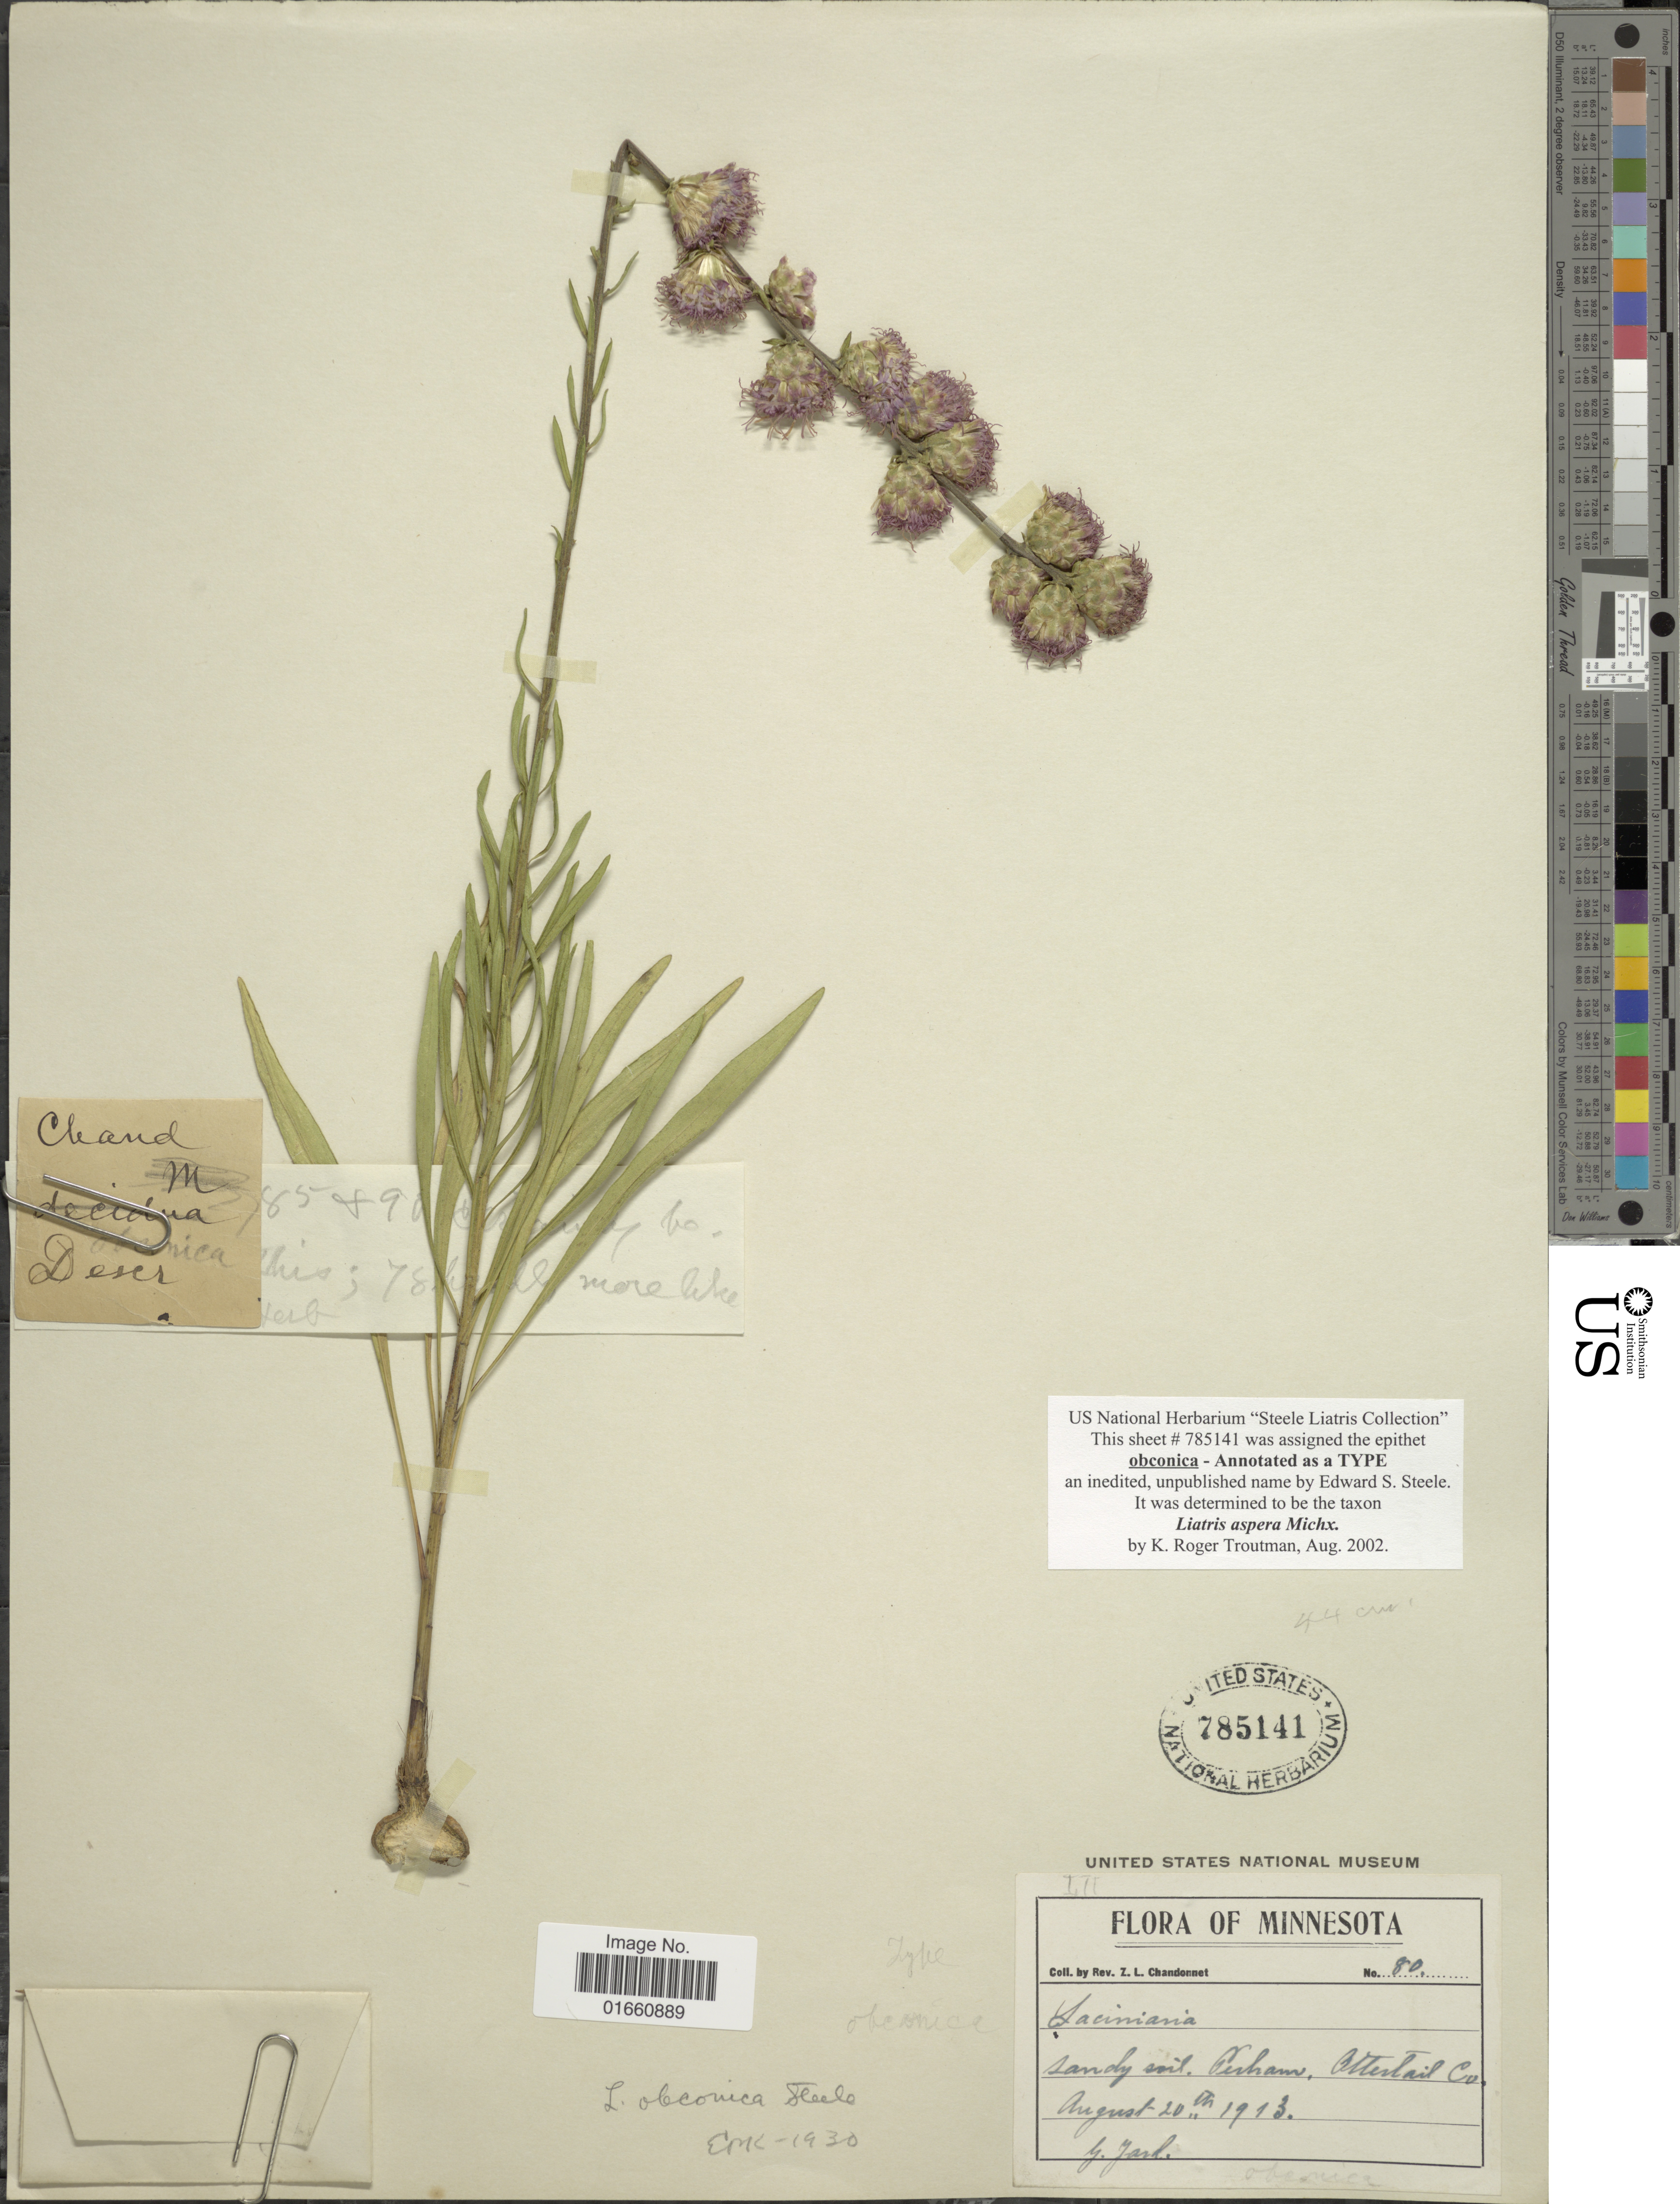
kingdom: Plantae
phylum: Tracheophyta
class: Magnoliopsida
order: Asterales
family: Asteraceae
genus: Liatris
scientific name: Liatris aspera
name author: Michx.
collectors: Z. Chandonnet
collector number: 80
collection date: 1913-08-20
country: United States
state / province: Minnesota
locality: Perham, Otter tail Co.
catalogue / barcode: US 785141